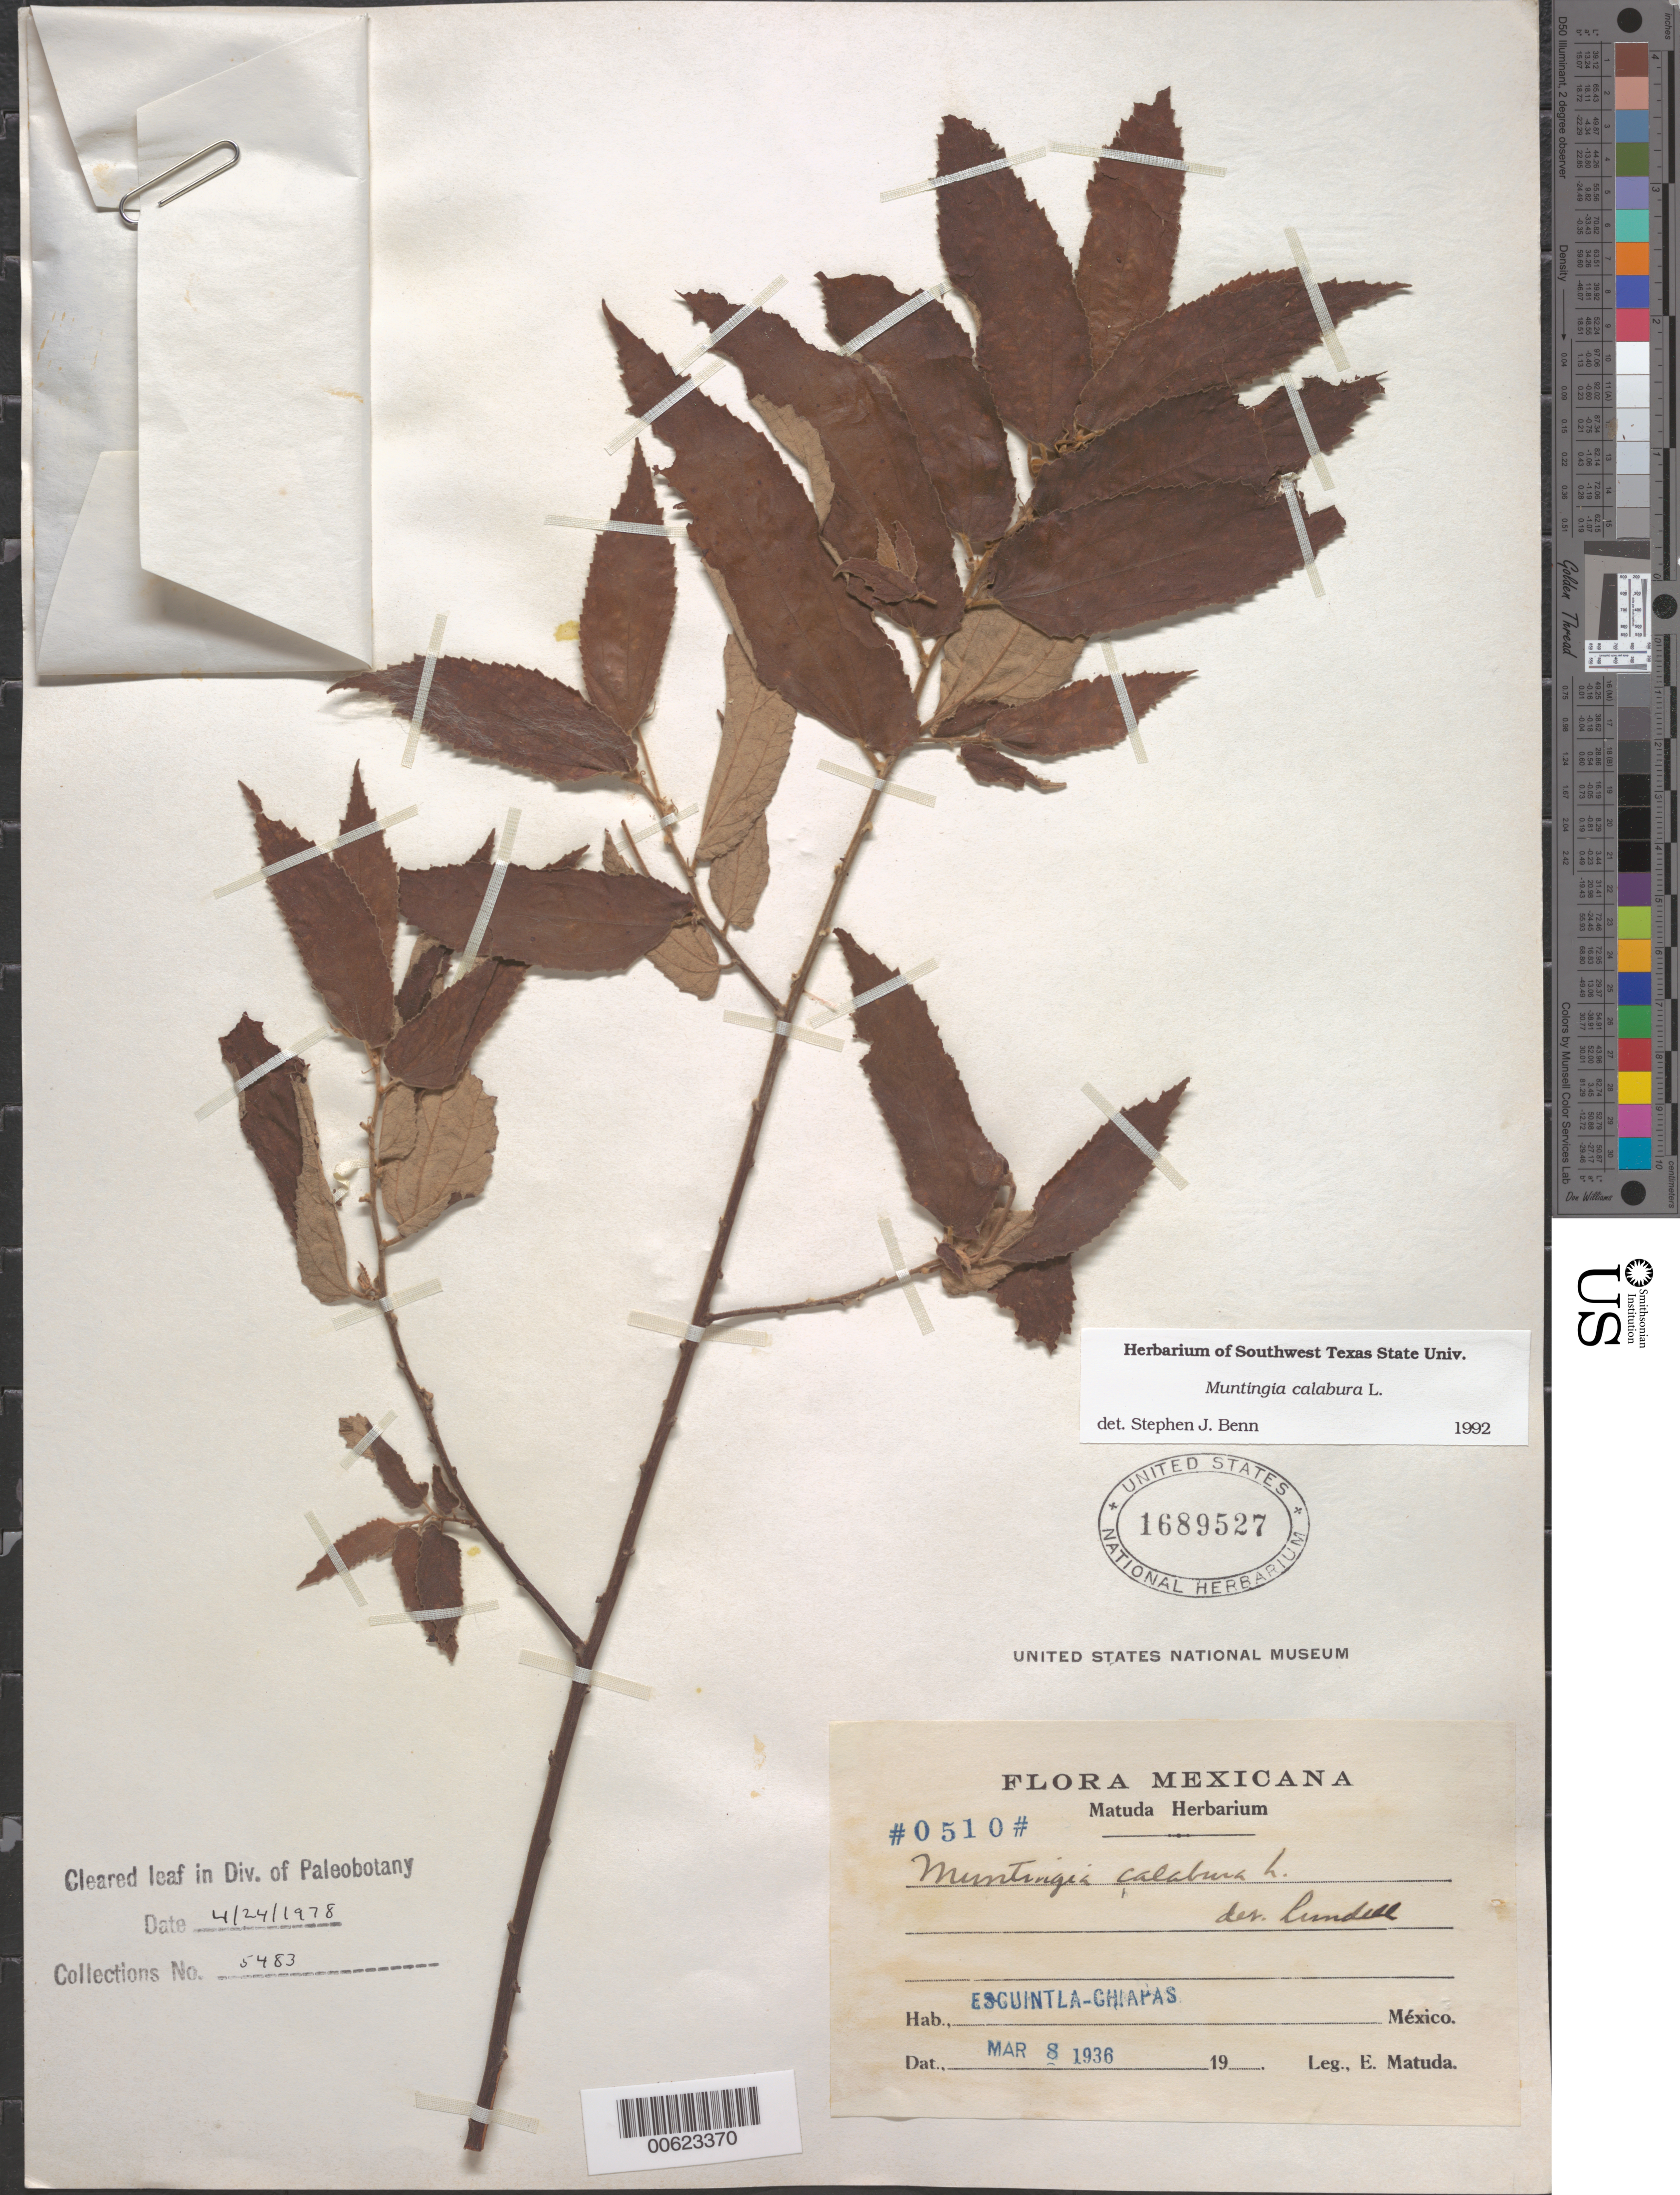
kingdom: Plantae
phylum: Tracheophyta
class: Magnoliopsida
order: Malvales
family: Muntingiaceae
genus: Muntingia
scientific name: Muntingia calabura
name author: L.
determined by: Benn, S. J.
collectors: E. Matuda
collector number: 510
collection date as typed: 08 Mar 1936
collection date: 1936-03-08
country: Mexico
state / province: Chiapas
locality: Escuintla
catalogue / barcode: US 1689527